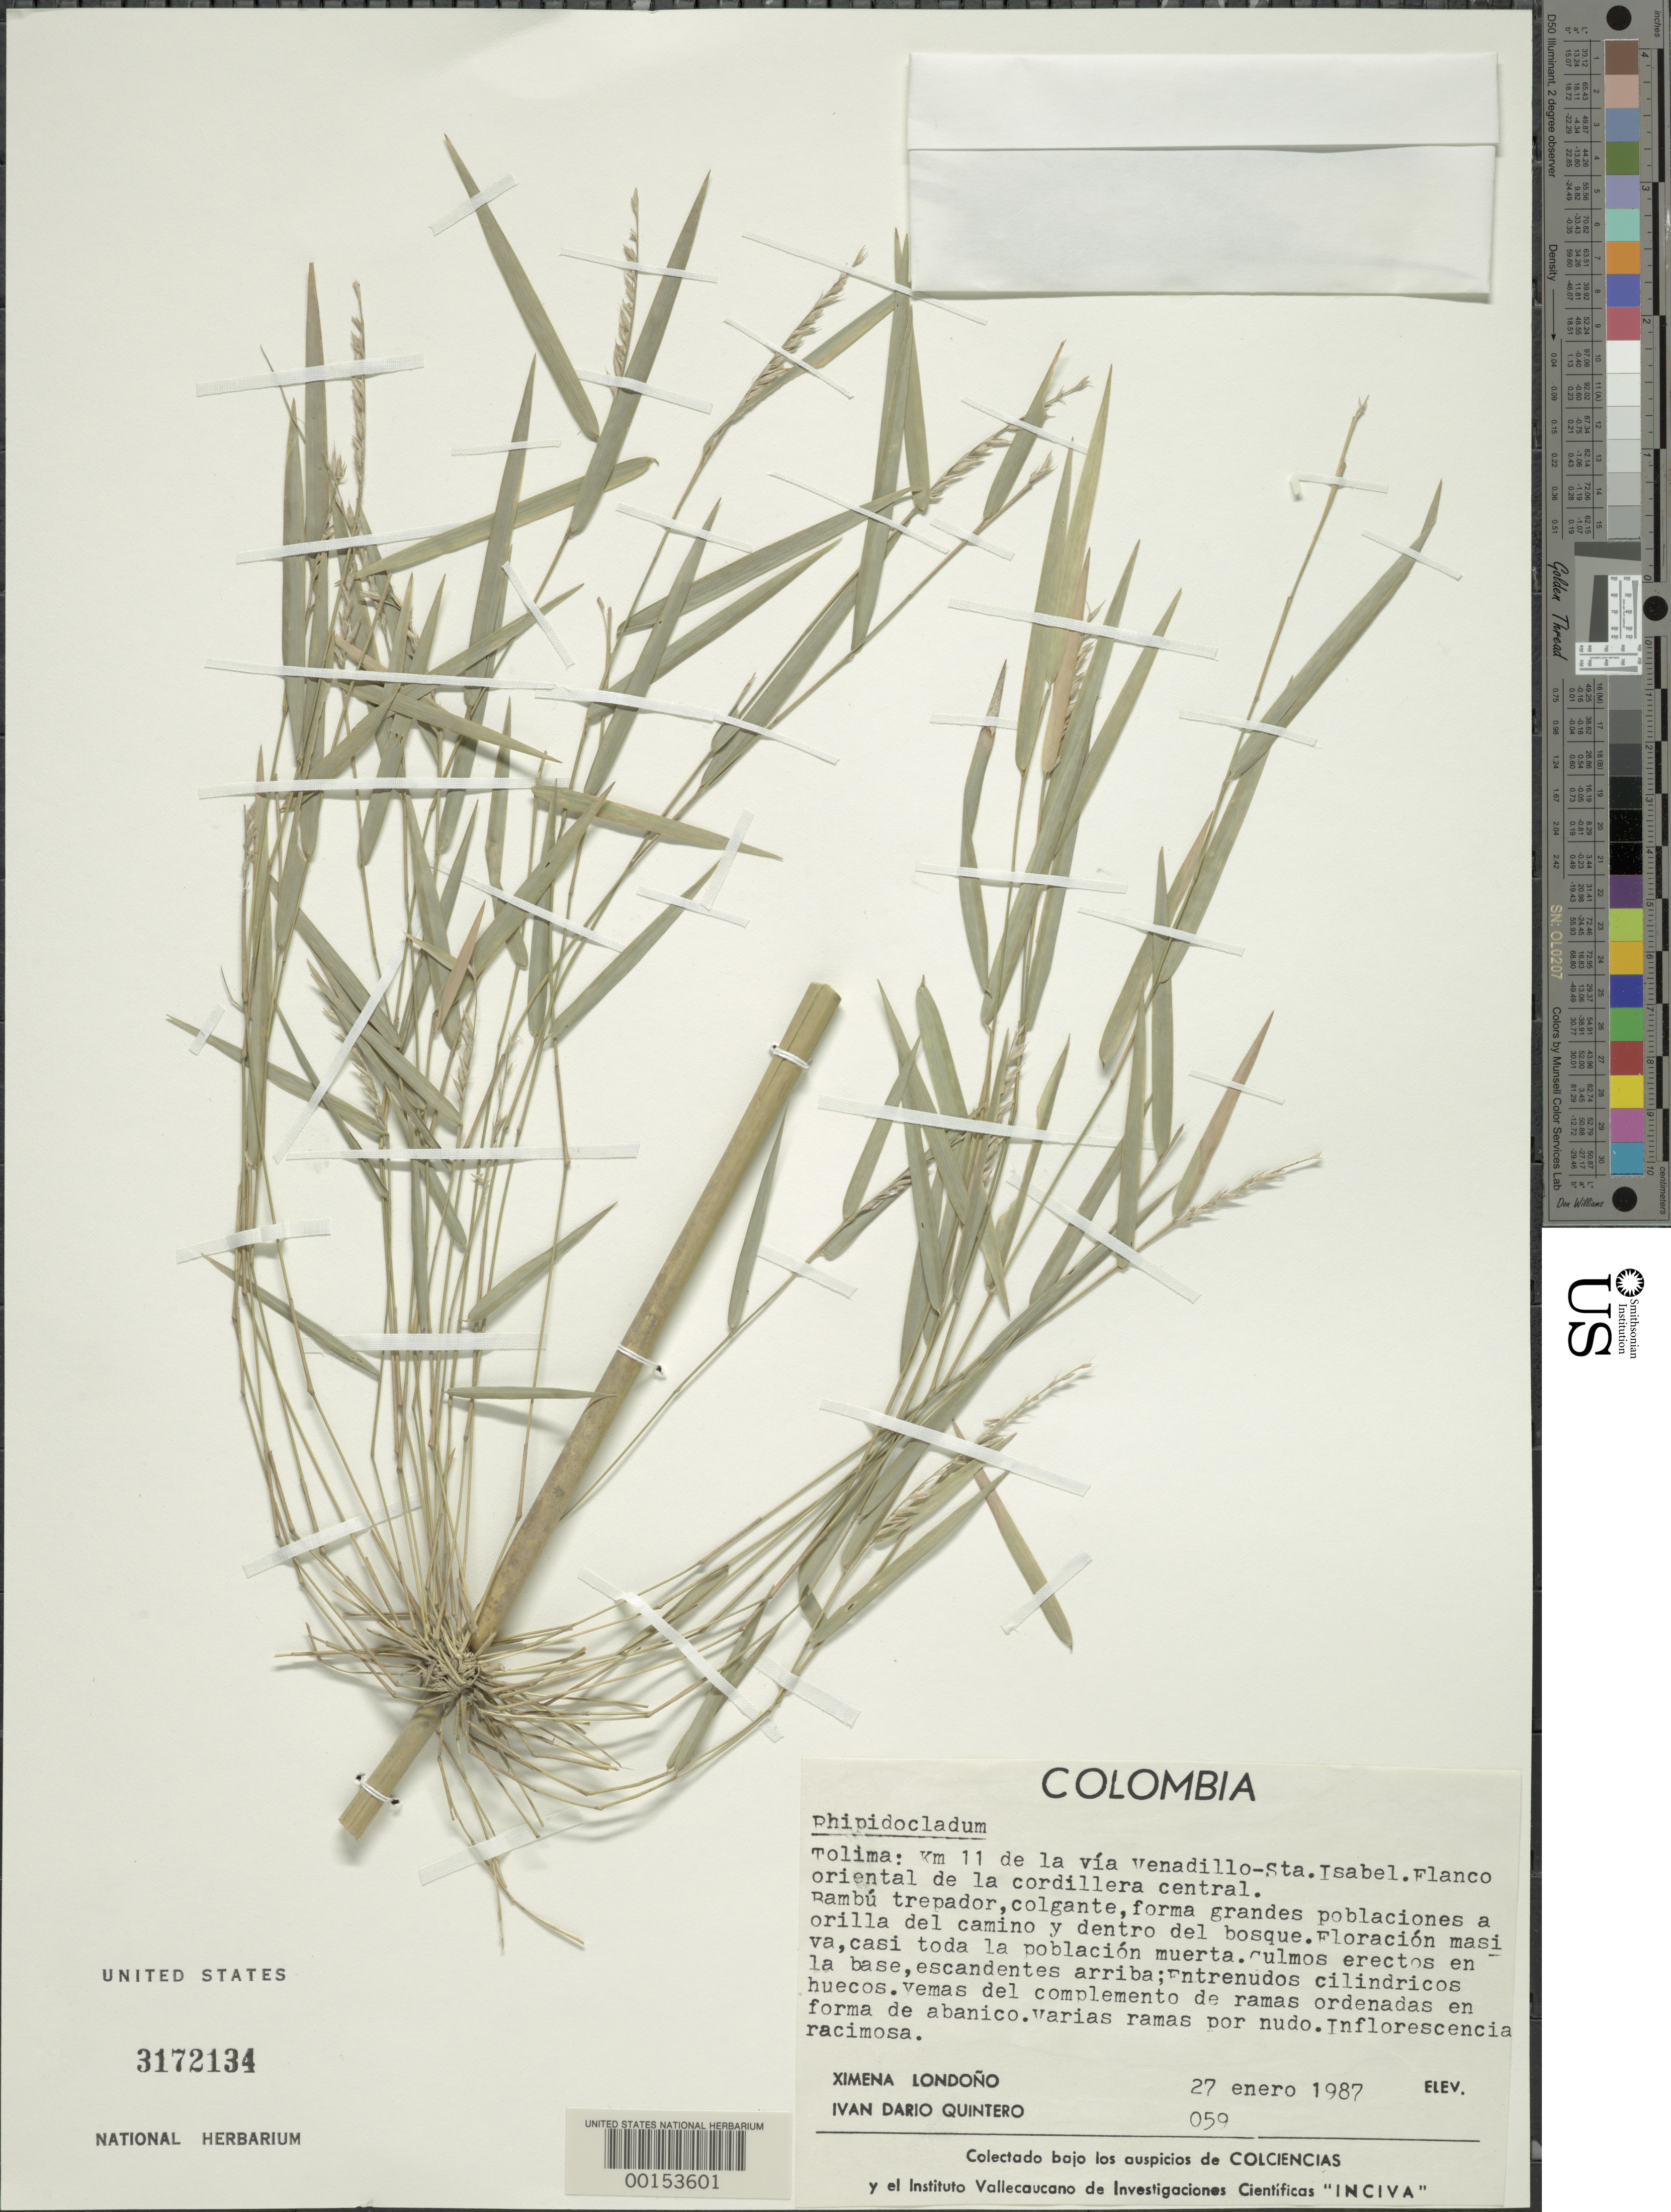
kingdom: Plantae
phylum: Tracheophyta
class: Liliopsida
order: Poales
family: Poaceae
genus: Rhipidocladum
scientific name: Rhipidocladum sp.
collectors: X. Londoño & I. Quintero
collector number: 059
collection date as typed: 27 Jan 1987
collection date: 1987-01-27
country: Colombia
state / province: Tolima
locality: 11 km of Venadillo - Santa Isabel, E side of Central mountain range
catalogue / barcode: US 3172134